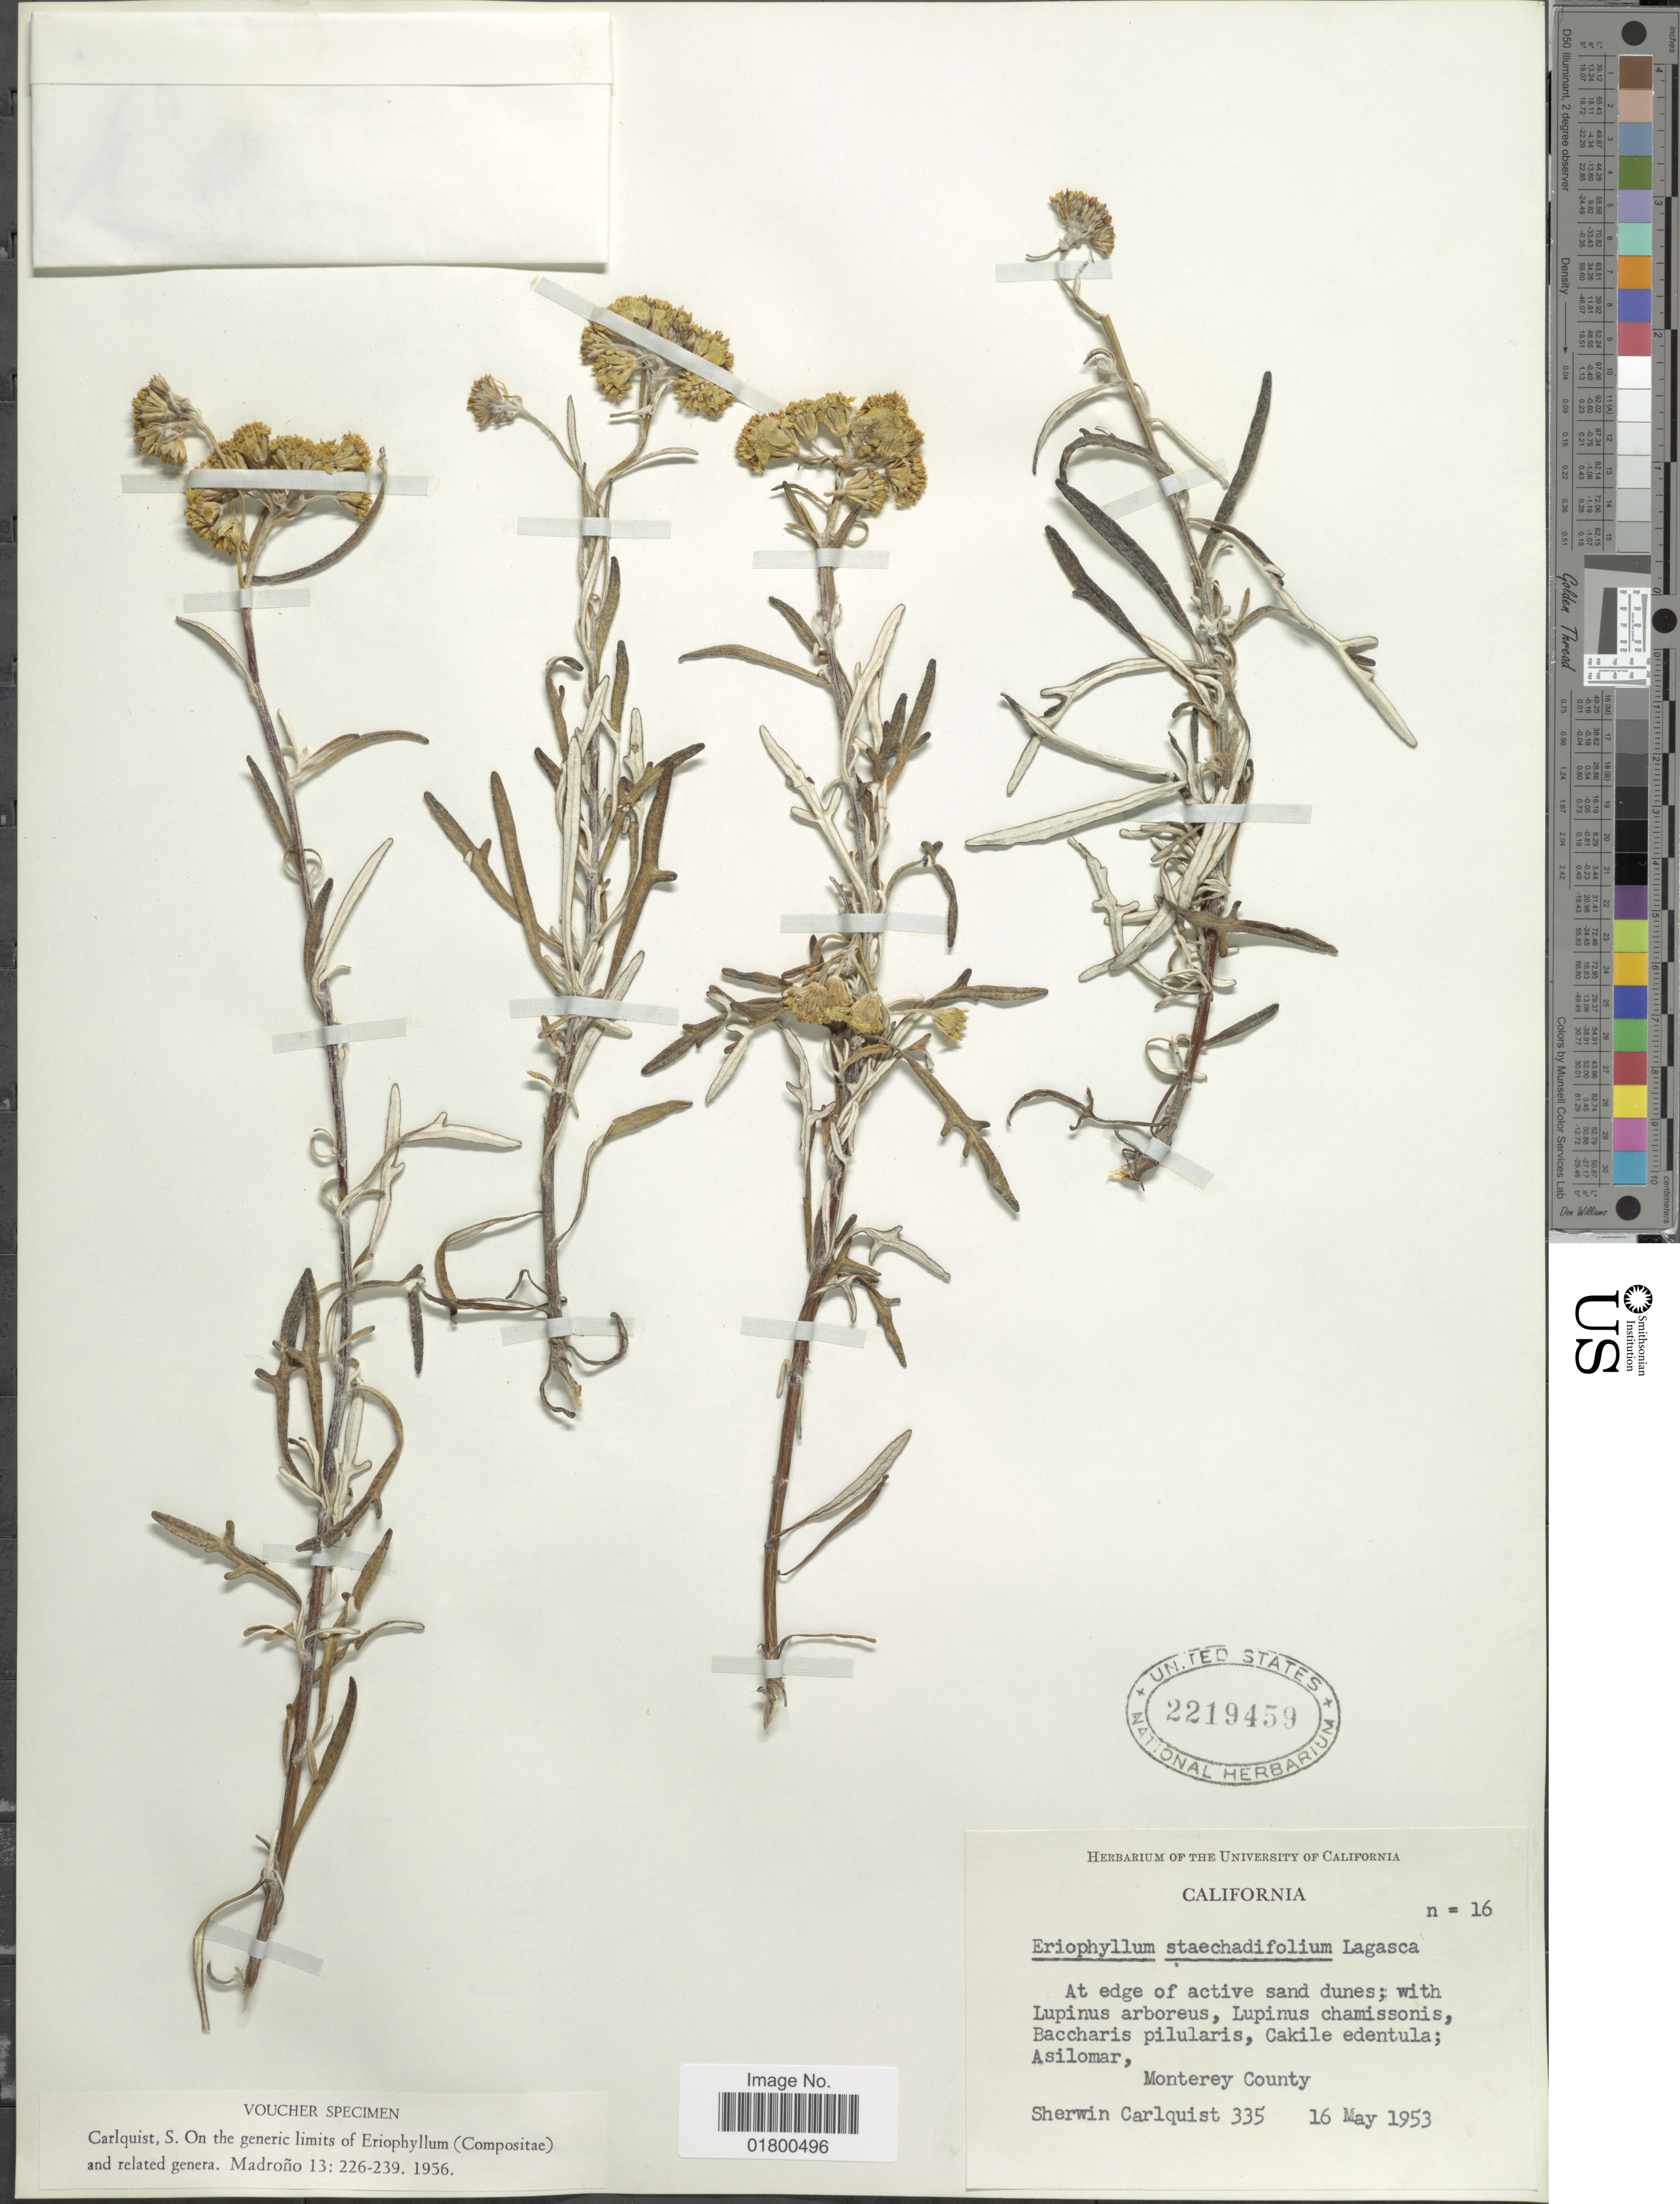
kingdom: Plantae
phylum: Tracheophyta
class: Magnoliopsida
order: Asterales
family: Asteraceae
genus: Eriophyllum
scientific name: Eriophyllum staechadifolium var. artemisiaefolium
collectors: S. Carlquist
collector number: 335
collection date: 1953-05-16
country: United States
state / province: California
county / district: Monterey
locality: Monterey County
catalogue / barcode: US 2219459